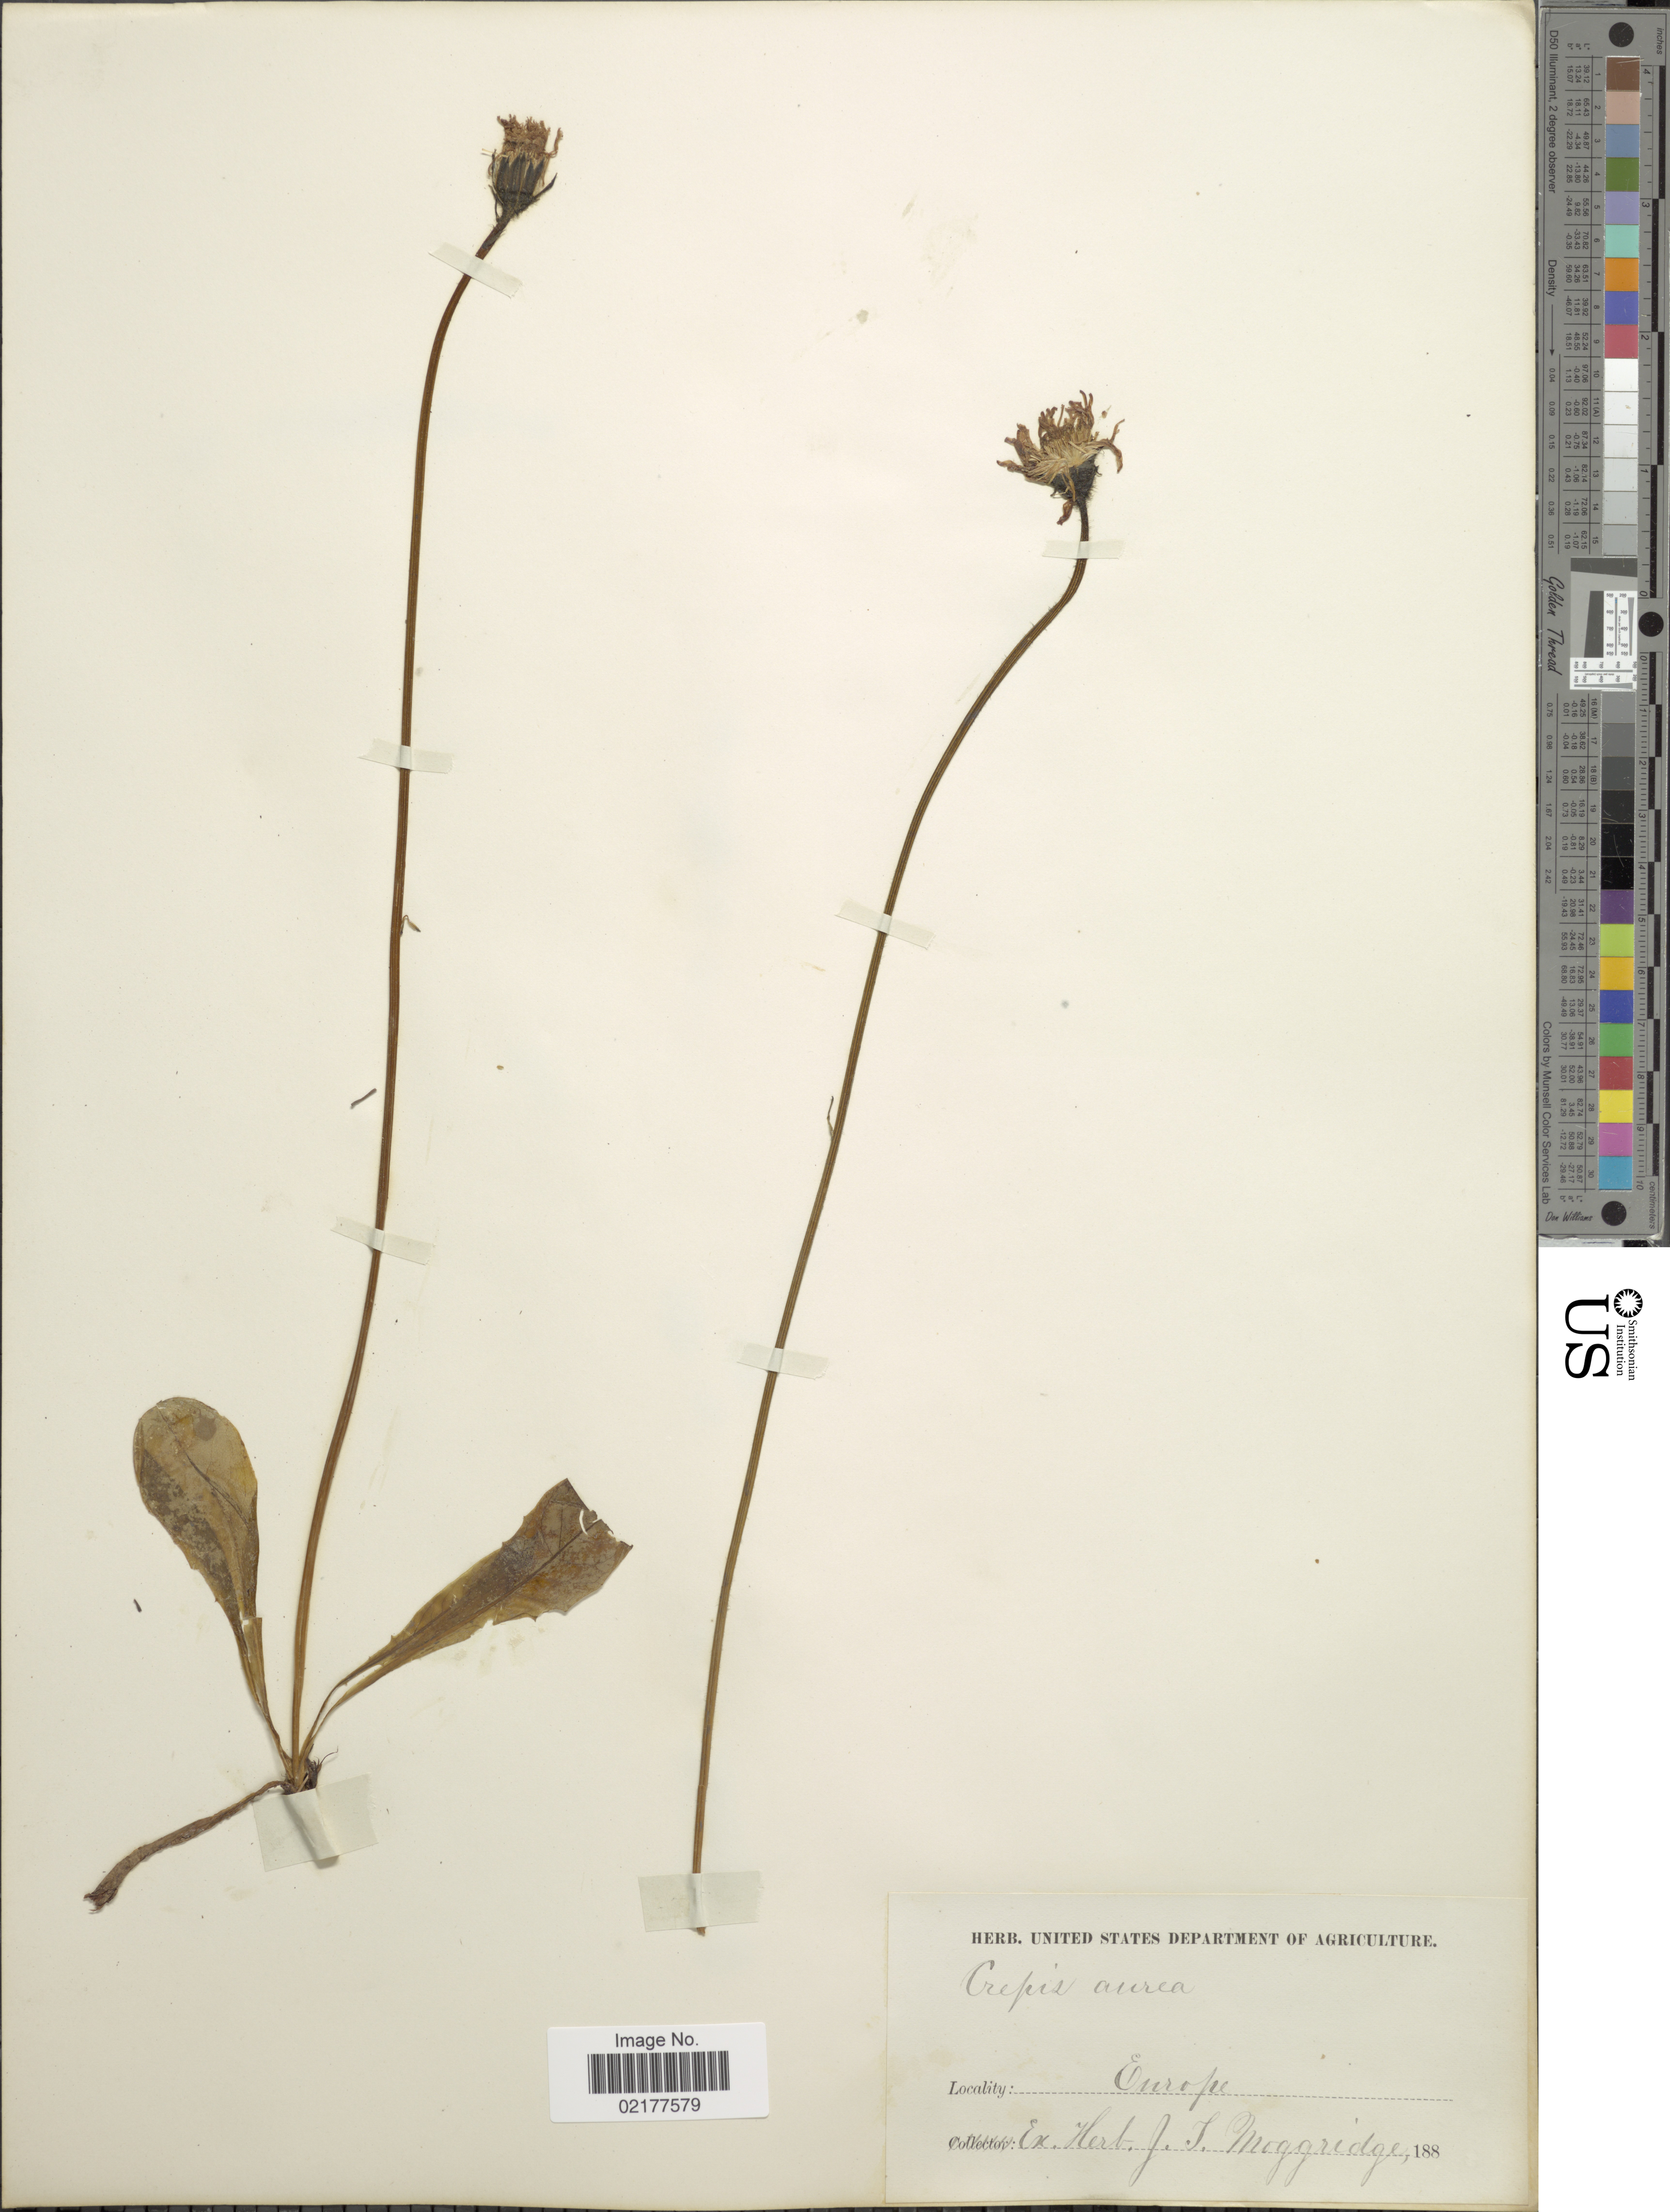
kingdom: Plantae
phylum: Tracheophyta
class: Magnoliopsida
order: Asterales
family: Asteraceae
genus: Crepis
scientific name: Crepis aurea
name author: (L.) Cass.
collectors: ex herb. J.T. Moggridge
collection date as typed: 188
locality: Europe